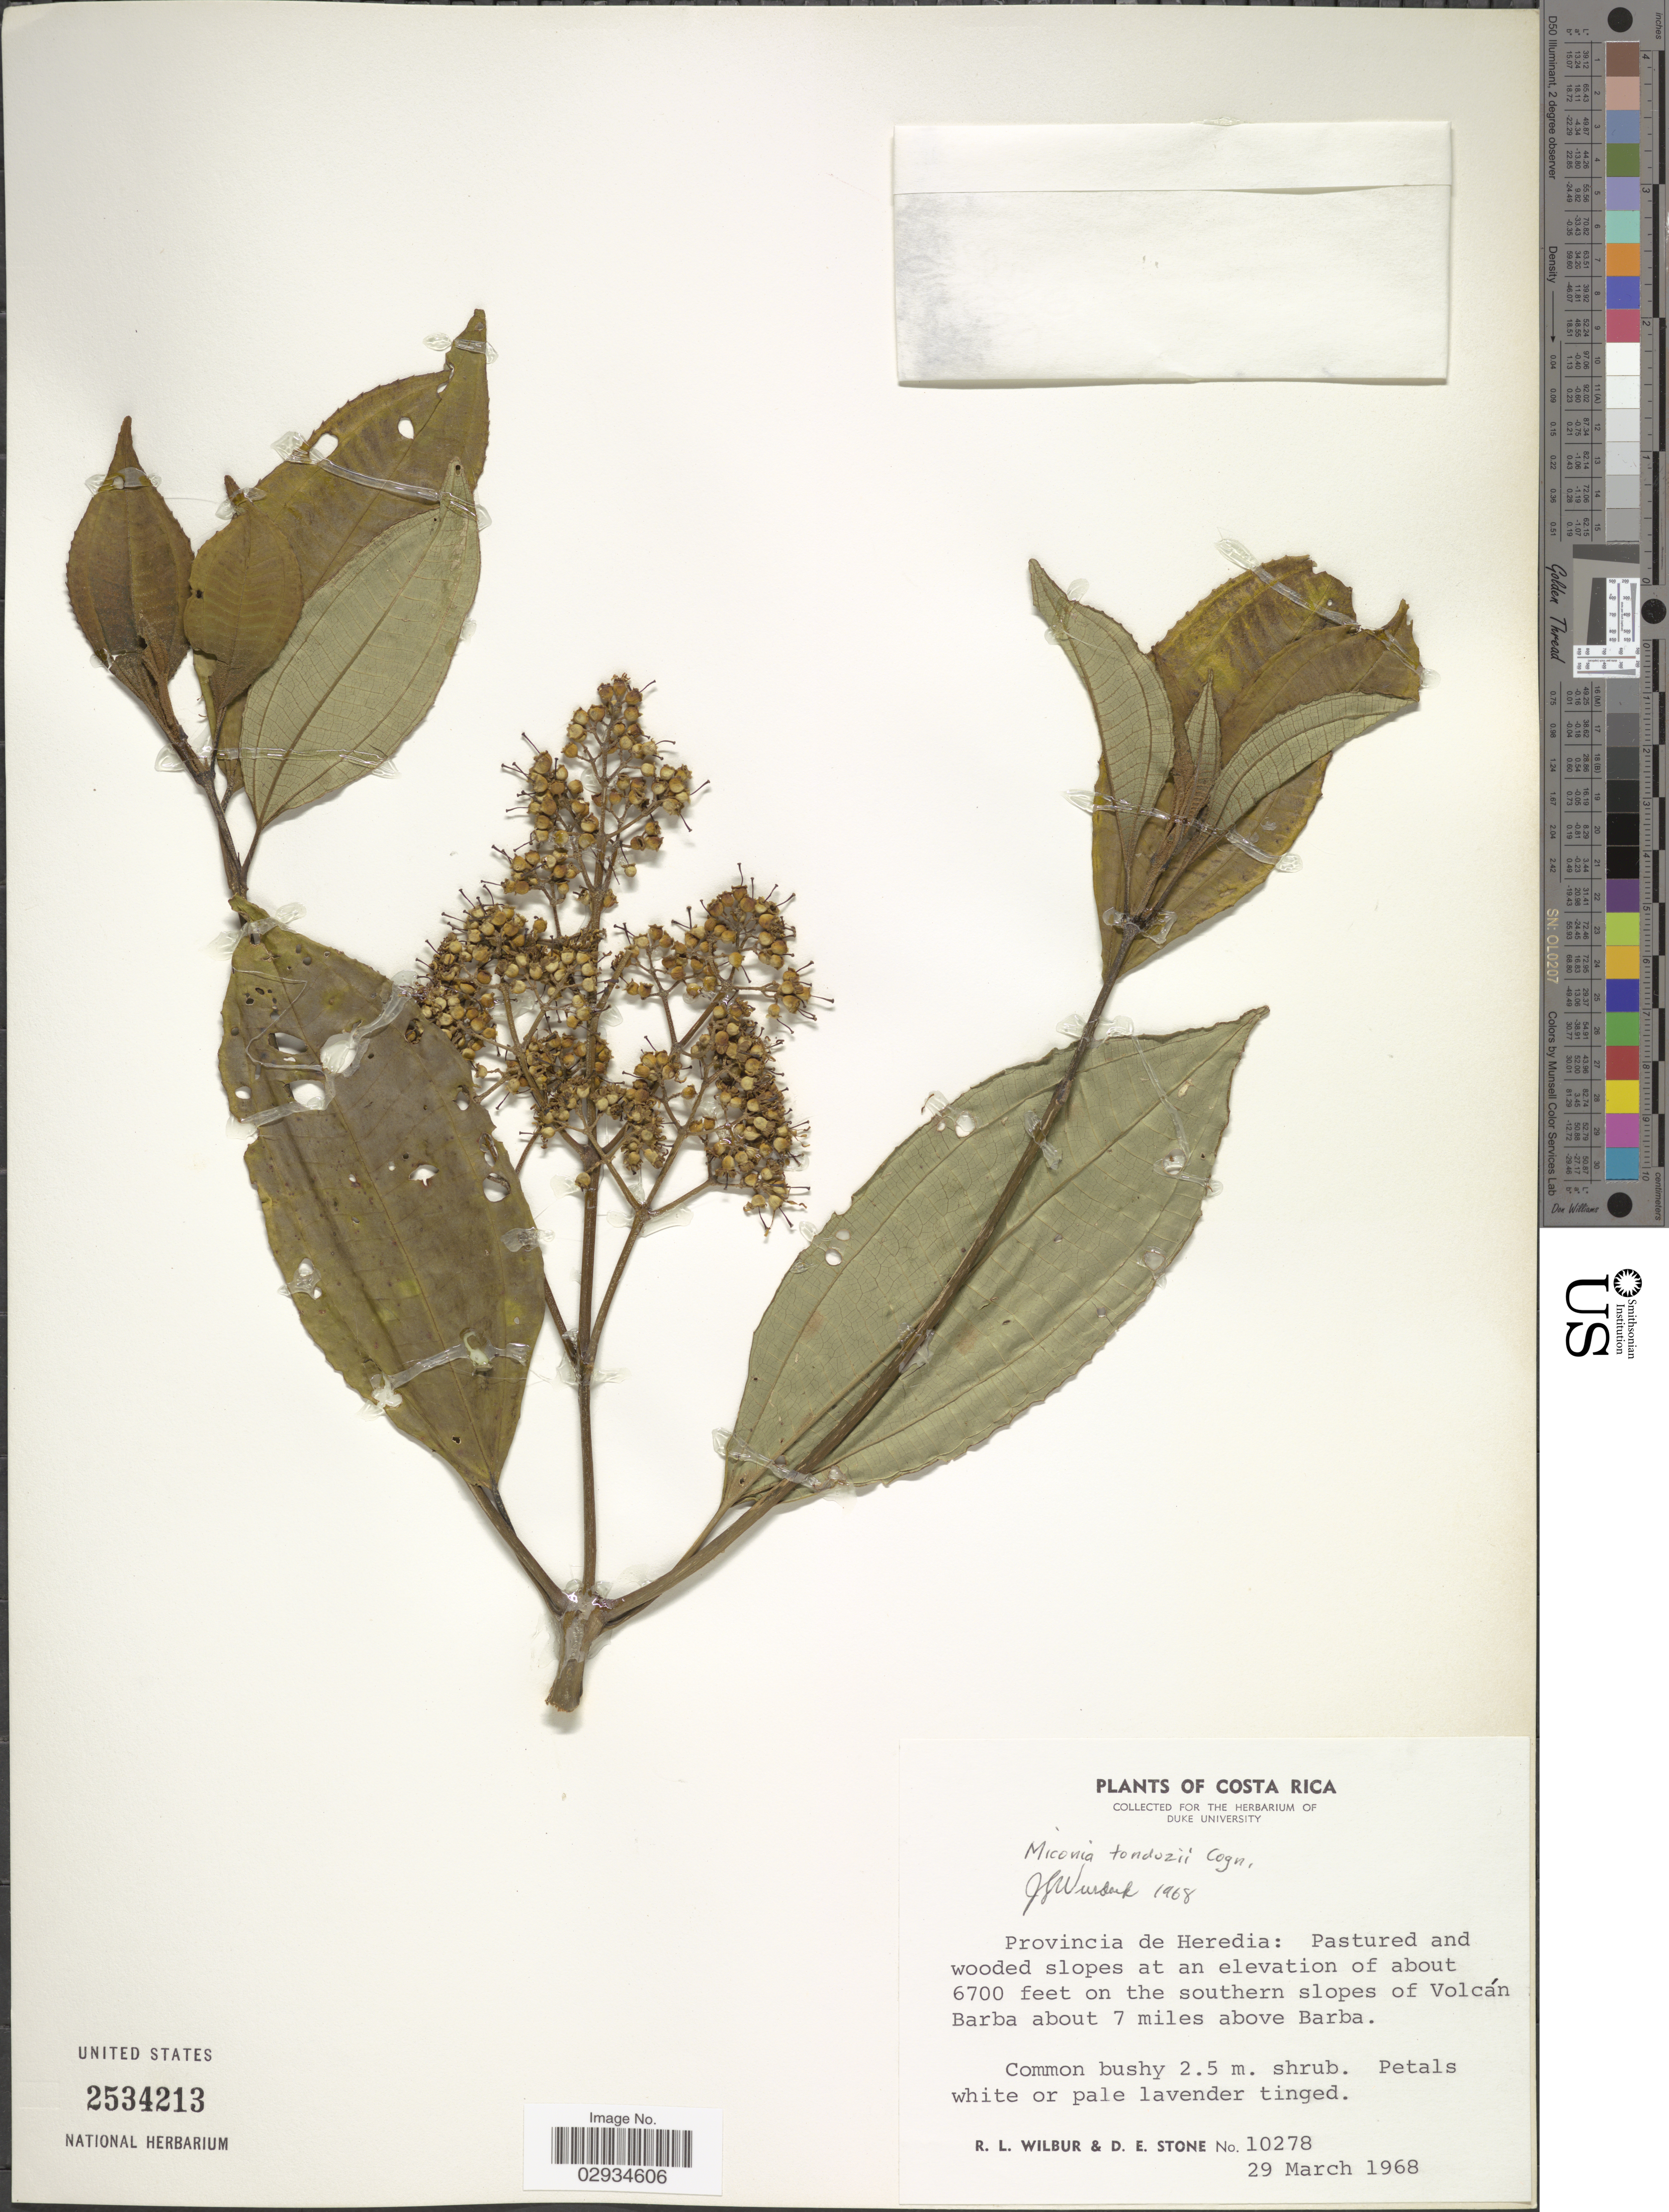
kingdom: Plantae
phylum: Tracheophyta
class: Magnoliopsida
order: Myrtales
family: Melastomataceae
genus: Miconia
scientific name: Miconia tonduzii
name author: Cogn. in A. DC.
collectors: R. L. Wilbur & D. E. Stone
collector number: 10278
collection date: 1968-03-29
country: Costa Rica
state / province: Heredia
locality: On the southern slopes of Volcán Barba about 7 miles above Barba.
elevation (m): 2042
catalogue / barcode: US 2534213